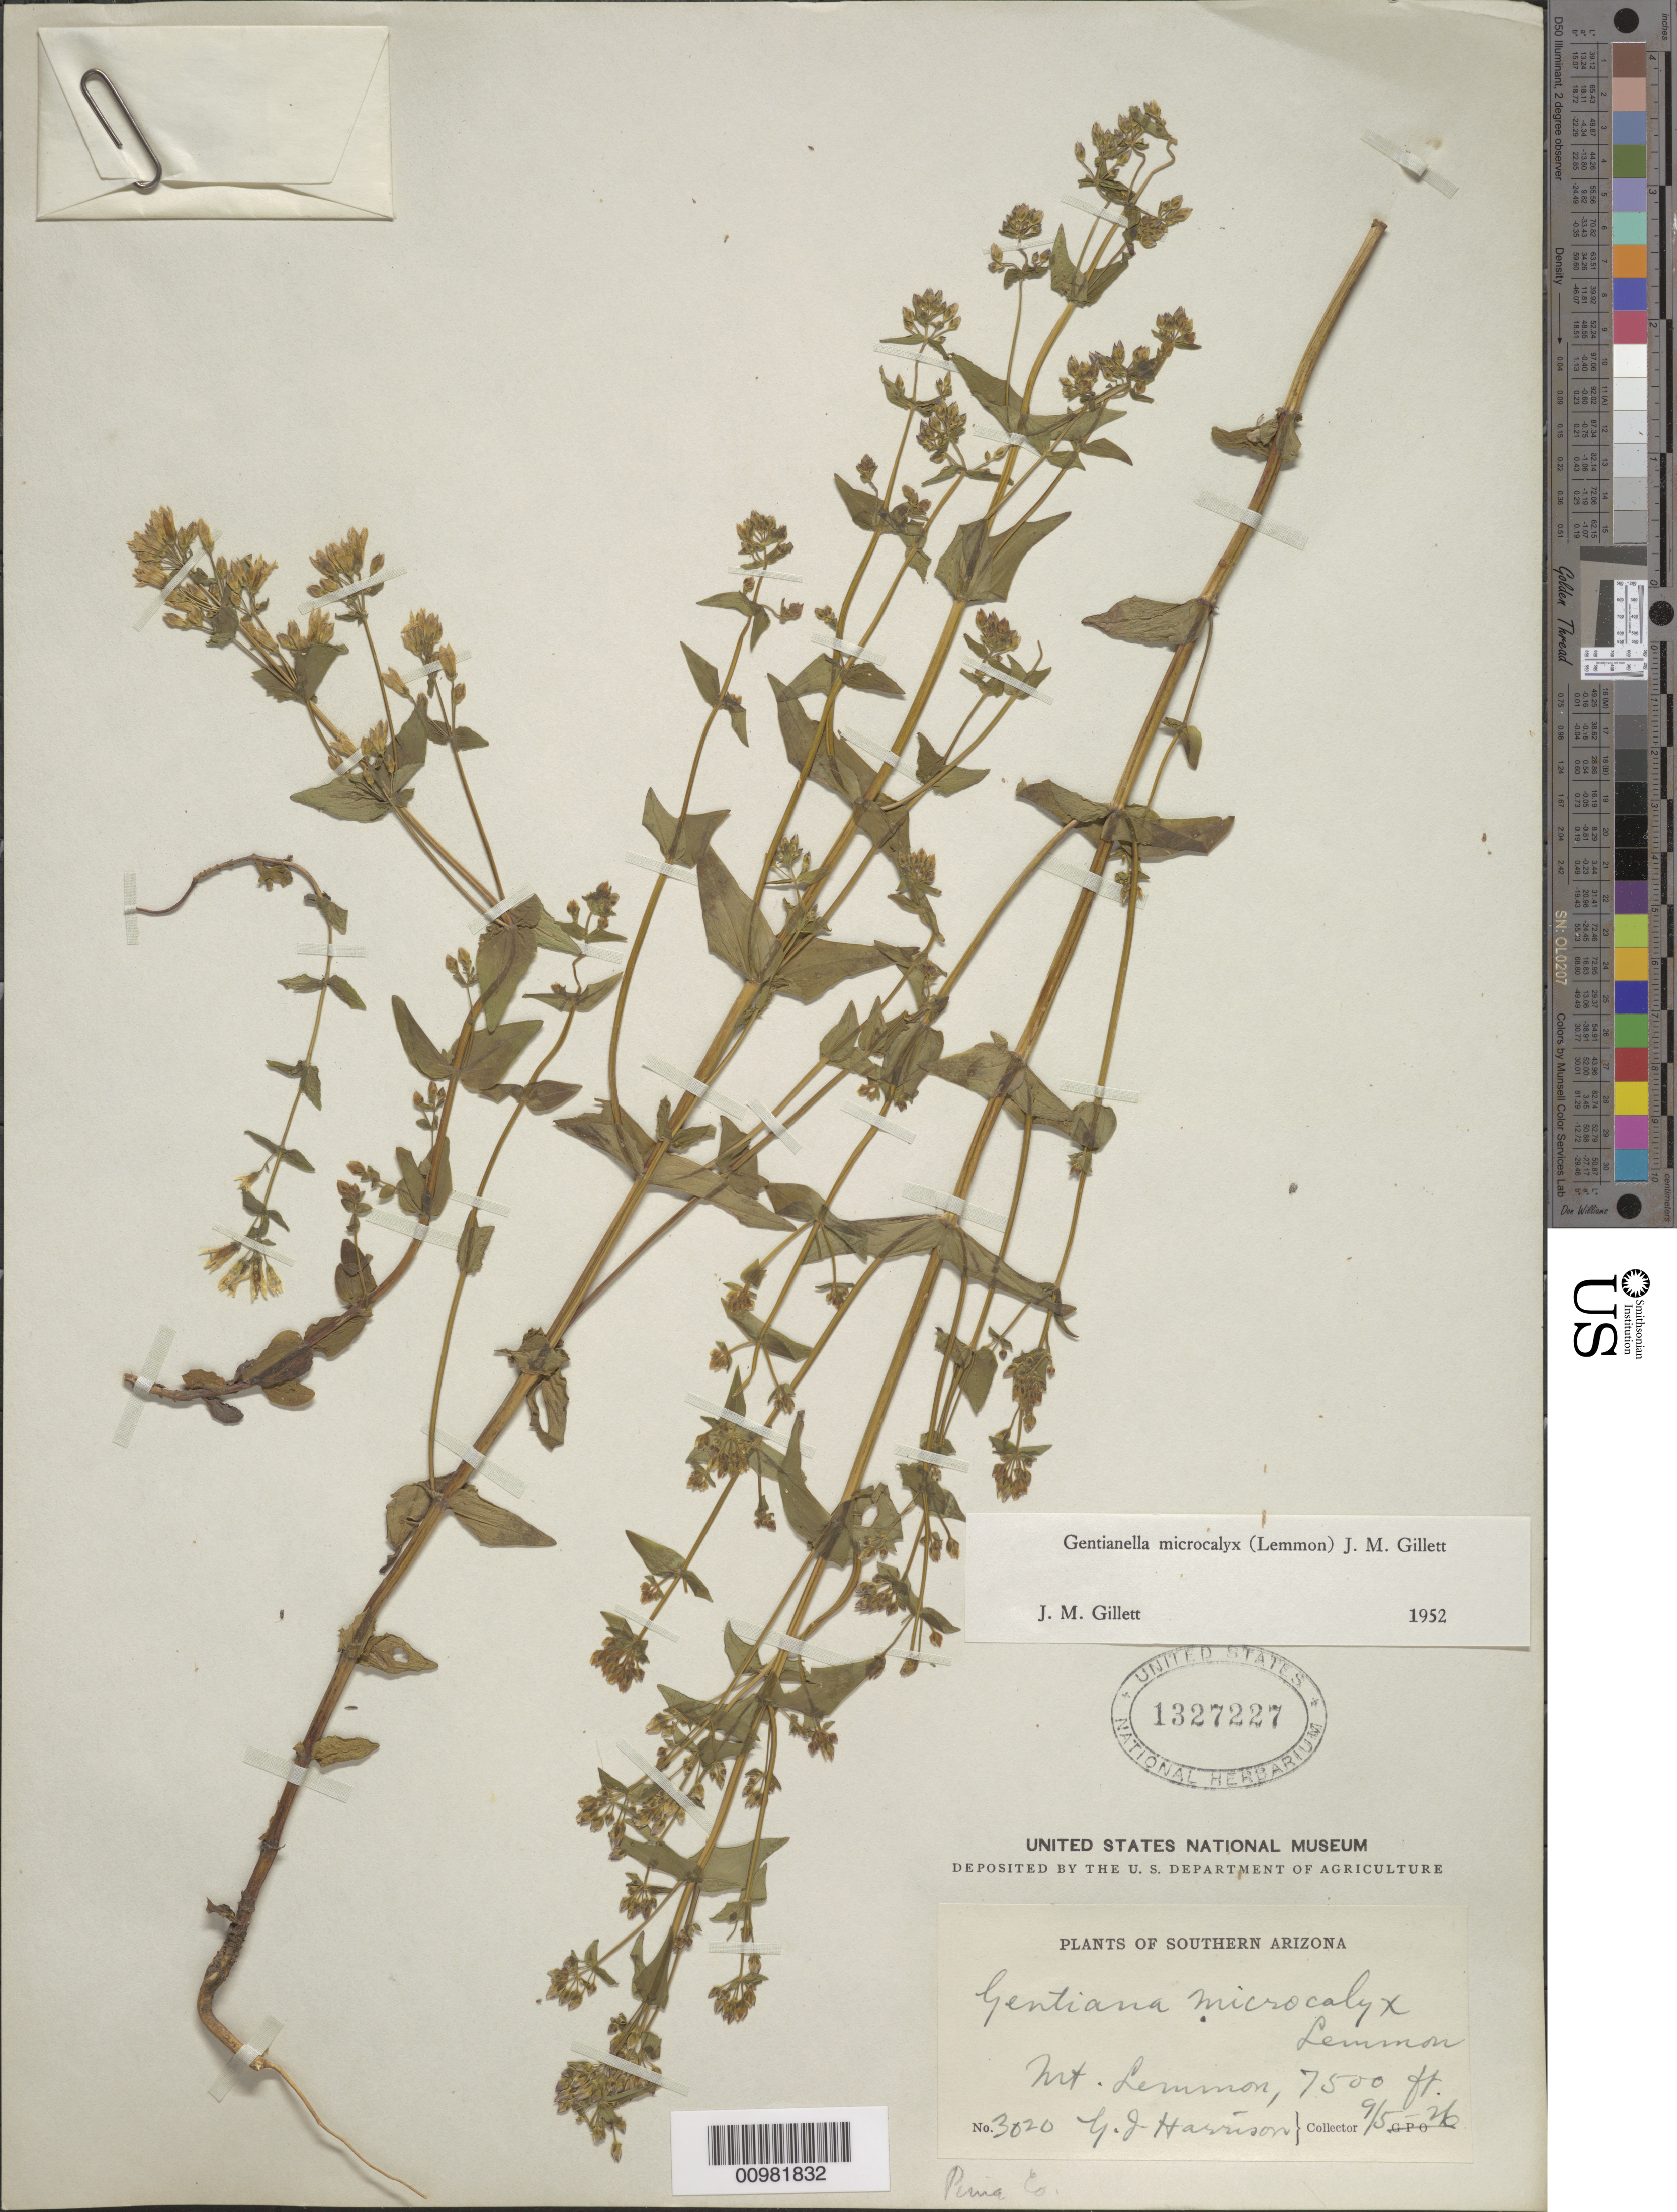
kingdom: Plantae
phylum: Tracheophyta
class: Magnoliopsida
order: Gentianales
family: Gentianaceae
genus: Gentianella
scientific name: Gentianella microcalyx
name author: (Lemmon) J.M. Gillet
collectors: G. J. Harrison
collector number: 3020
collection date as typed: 05 Sep 1926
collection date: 1926-09-05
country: United States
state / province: Arizona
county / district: Pima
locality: Mount Lemmon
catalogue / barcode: US 1327227